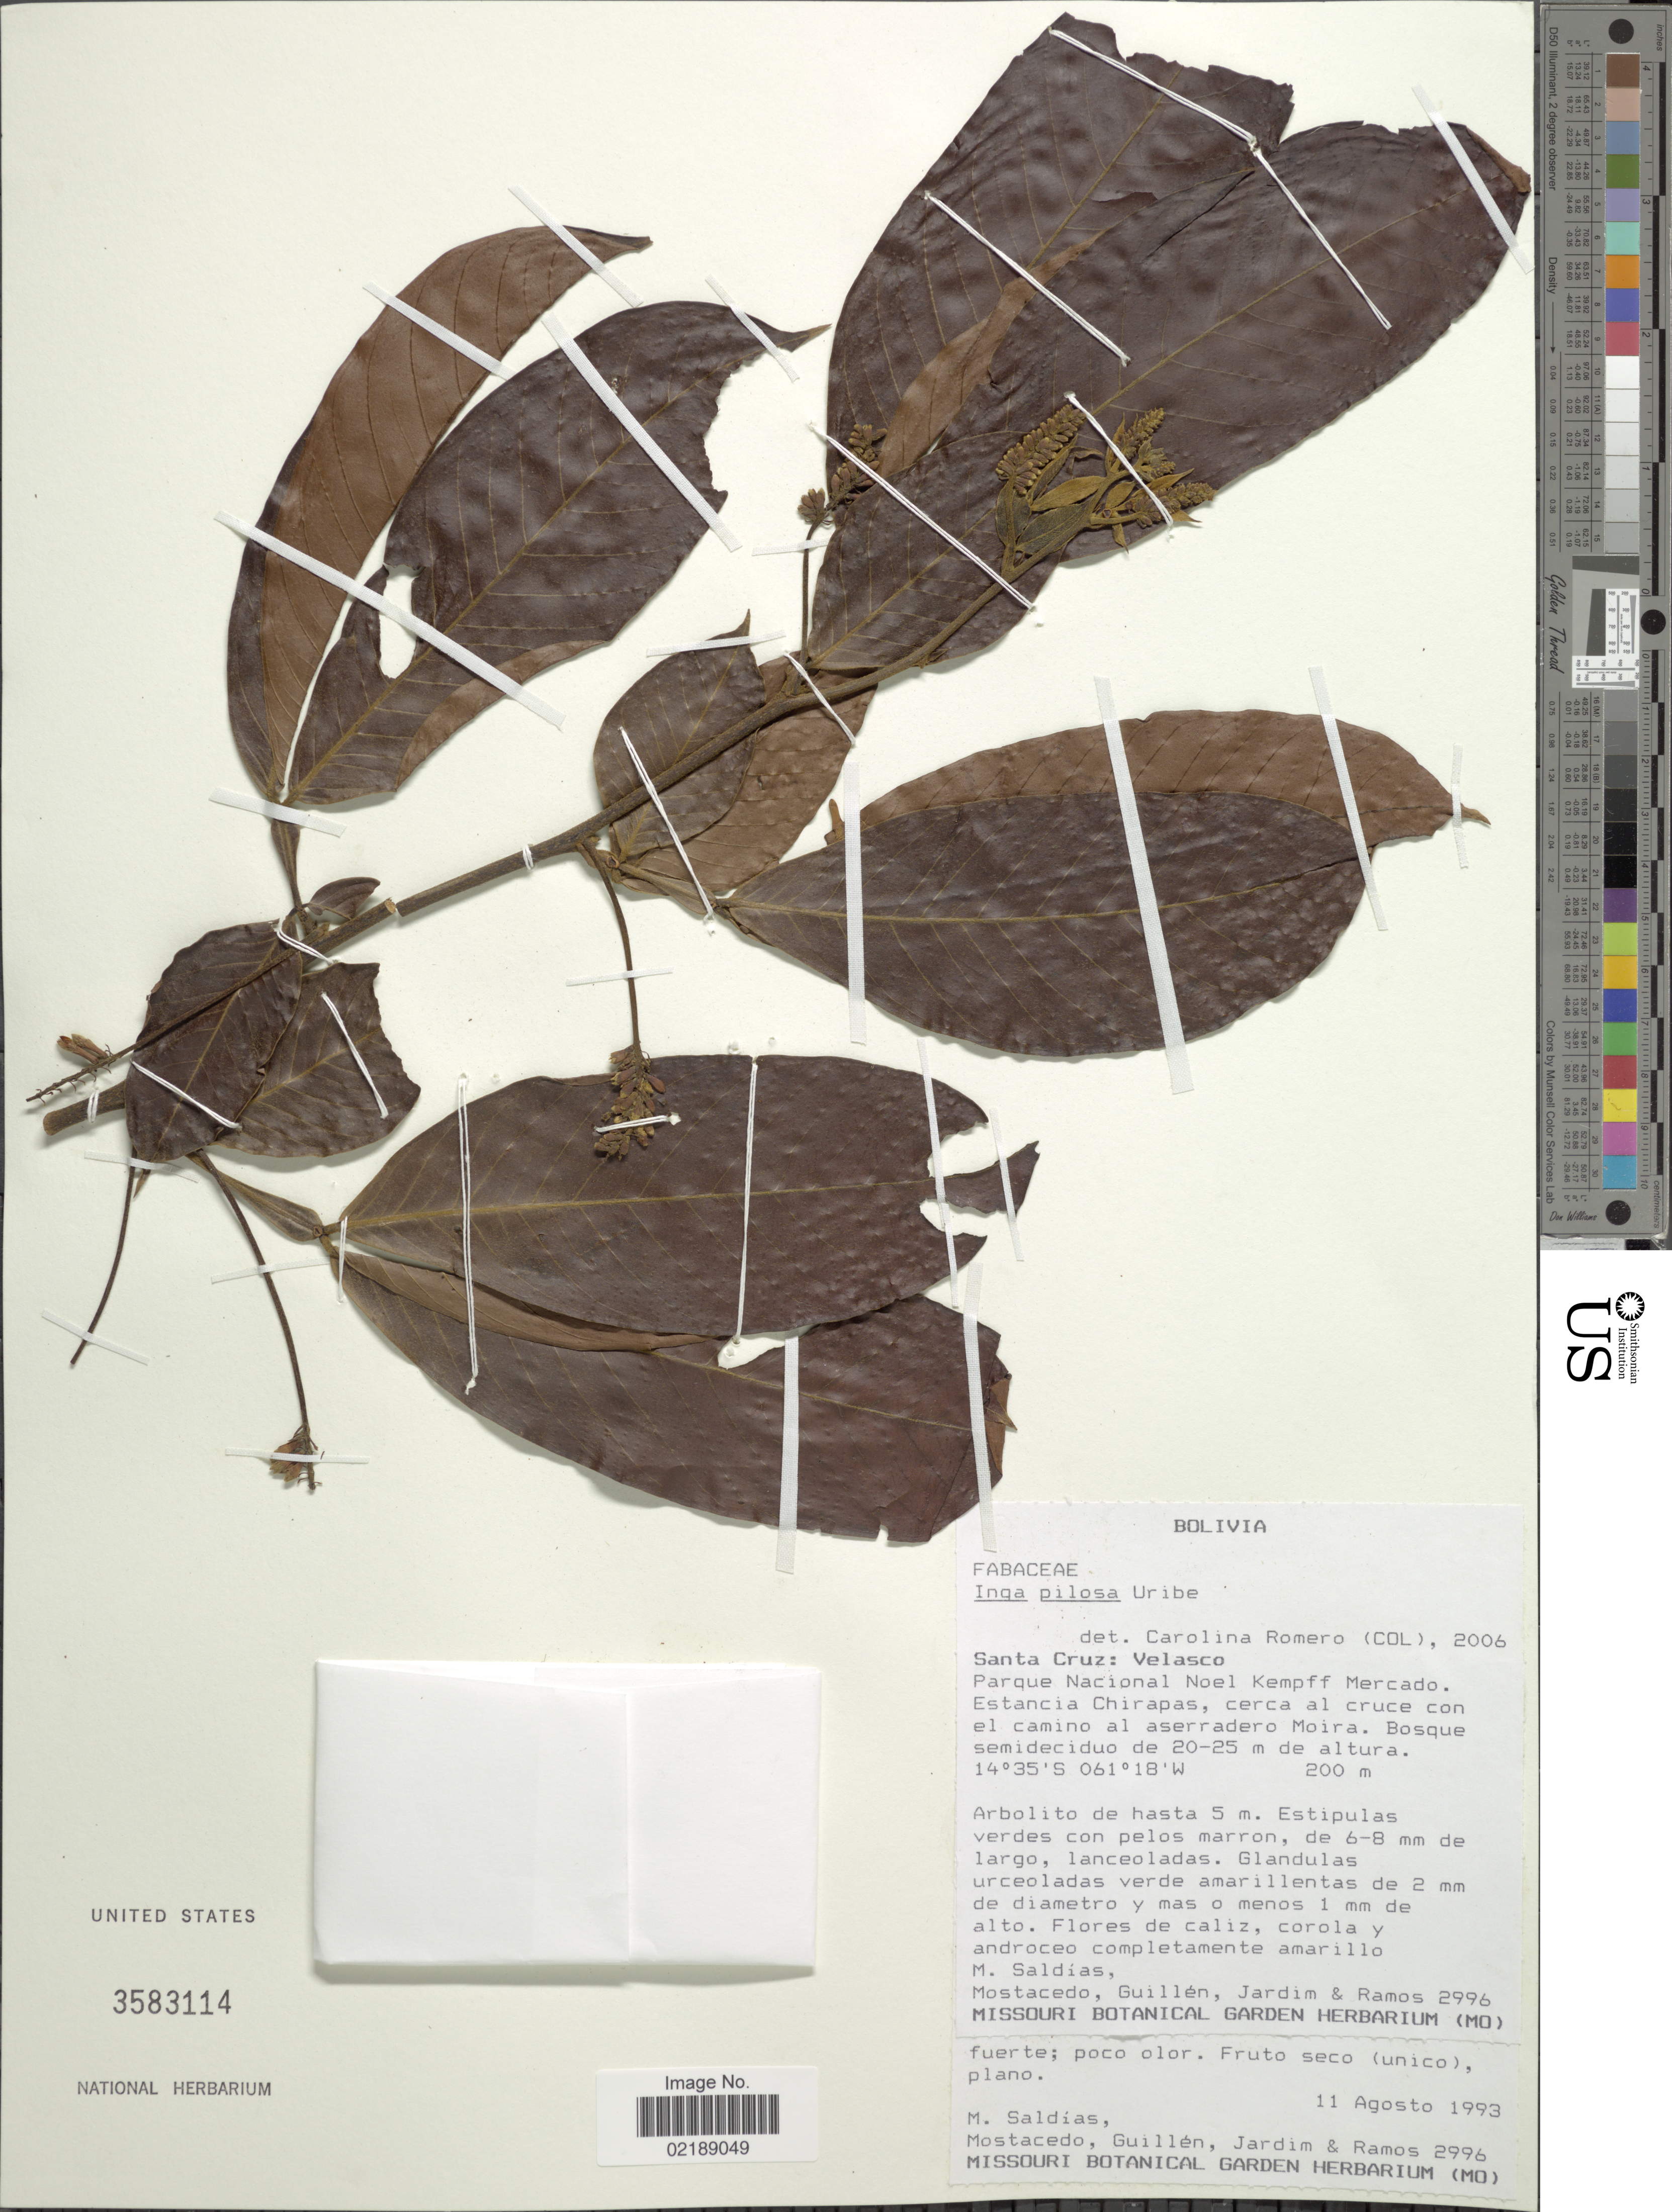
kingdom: Plantae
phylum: Tracheophyta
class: Magnoliopsida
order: Fabales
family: Fabaceae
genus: Inga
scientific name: Inga pilosa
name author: L. Uribe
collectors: M. Saldias, Mostacedo, --, -- Guillen, Jardim, -- & -. Ramos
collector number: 2996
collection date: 1993-08-11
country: Bolivia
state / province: Santa Cruz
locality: Velasco, Parque Nacional Noel Kempff Mercado, Estancia Chirapas, cerca al cruce con el camino al aserradero Moira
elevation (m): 200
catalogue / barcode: US 3583114